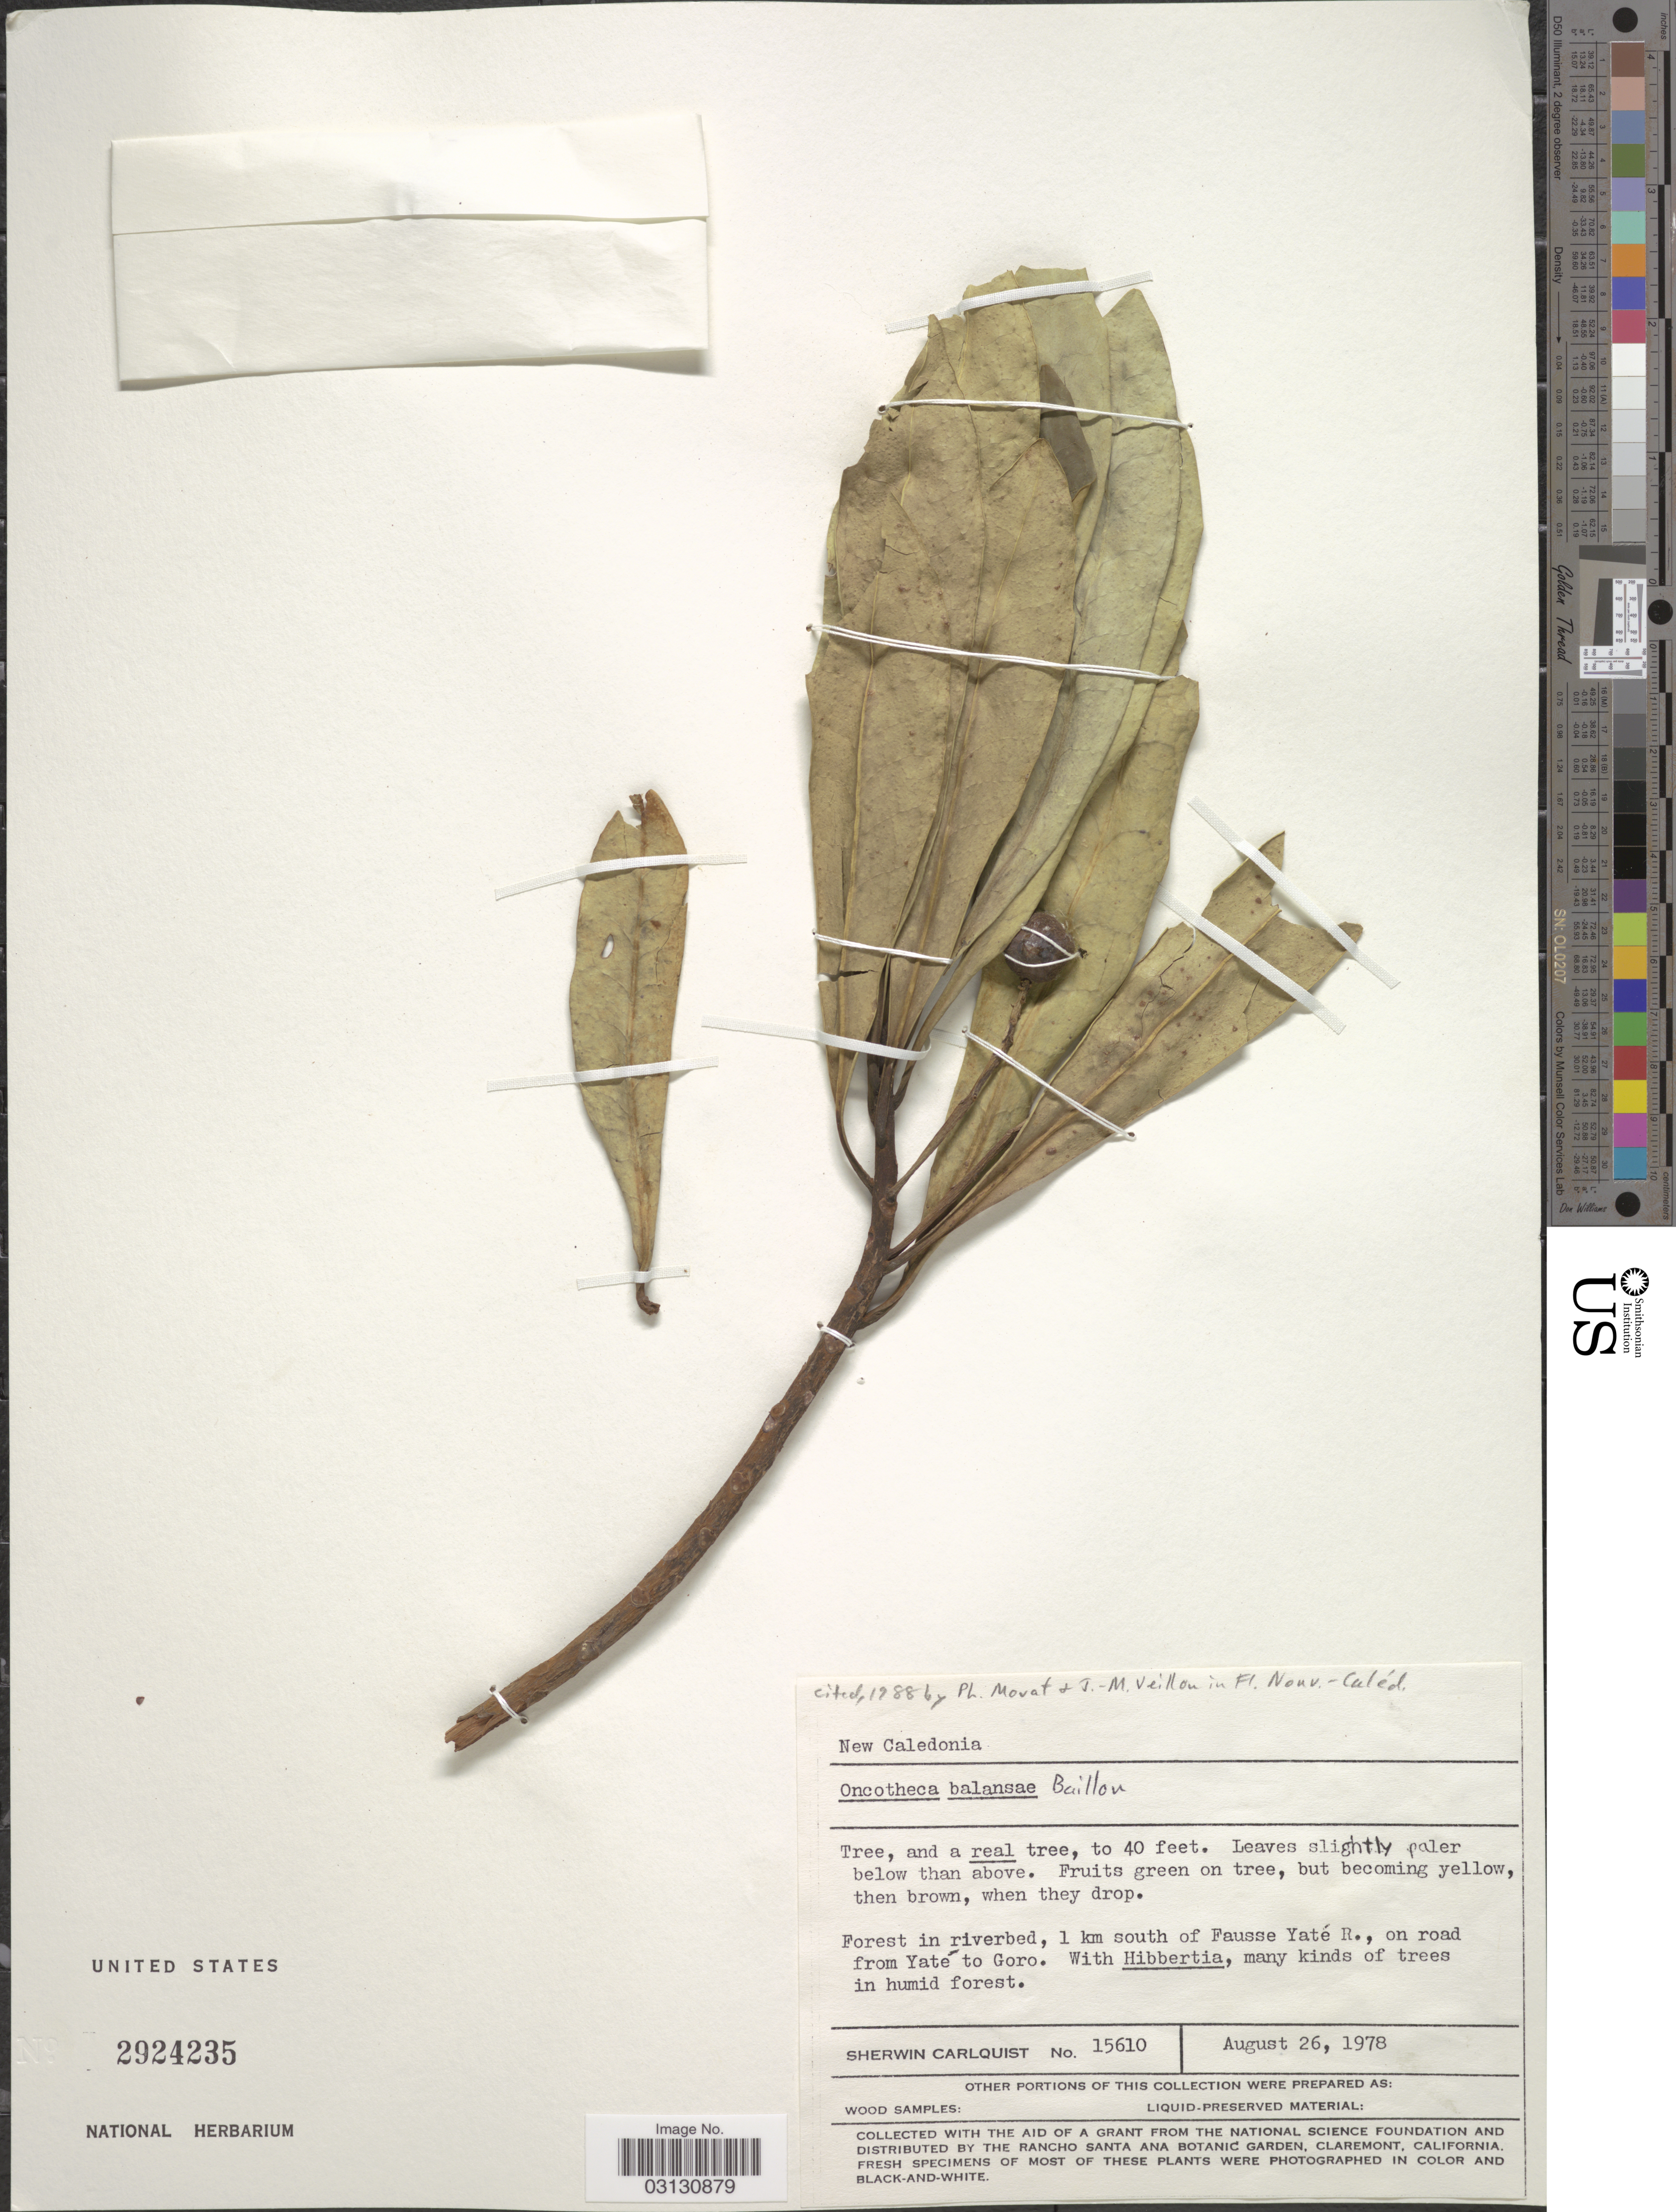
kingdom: Plantae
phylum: Tracheophyta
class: Magnoliopsida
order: Icacinales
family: Oncothecaceae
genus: Oncotheca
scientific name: Oncotheca balansae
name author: Baill.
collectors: S. Carlquist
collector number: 15610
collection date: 1978-08-26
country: New Caledonia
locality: Forest in riverbed, 1 km south of Fausse Yaté R., on road from Yaté to Goro.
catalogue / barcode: US 2924235